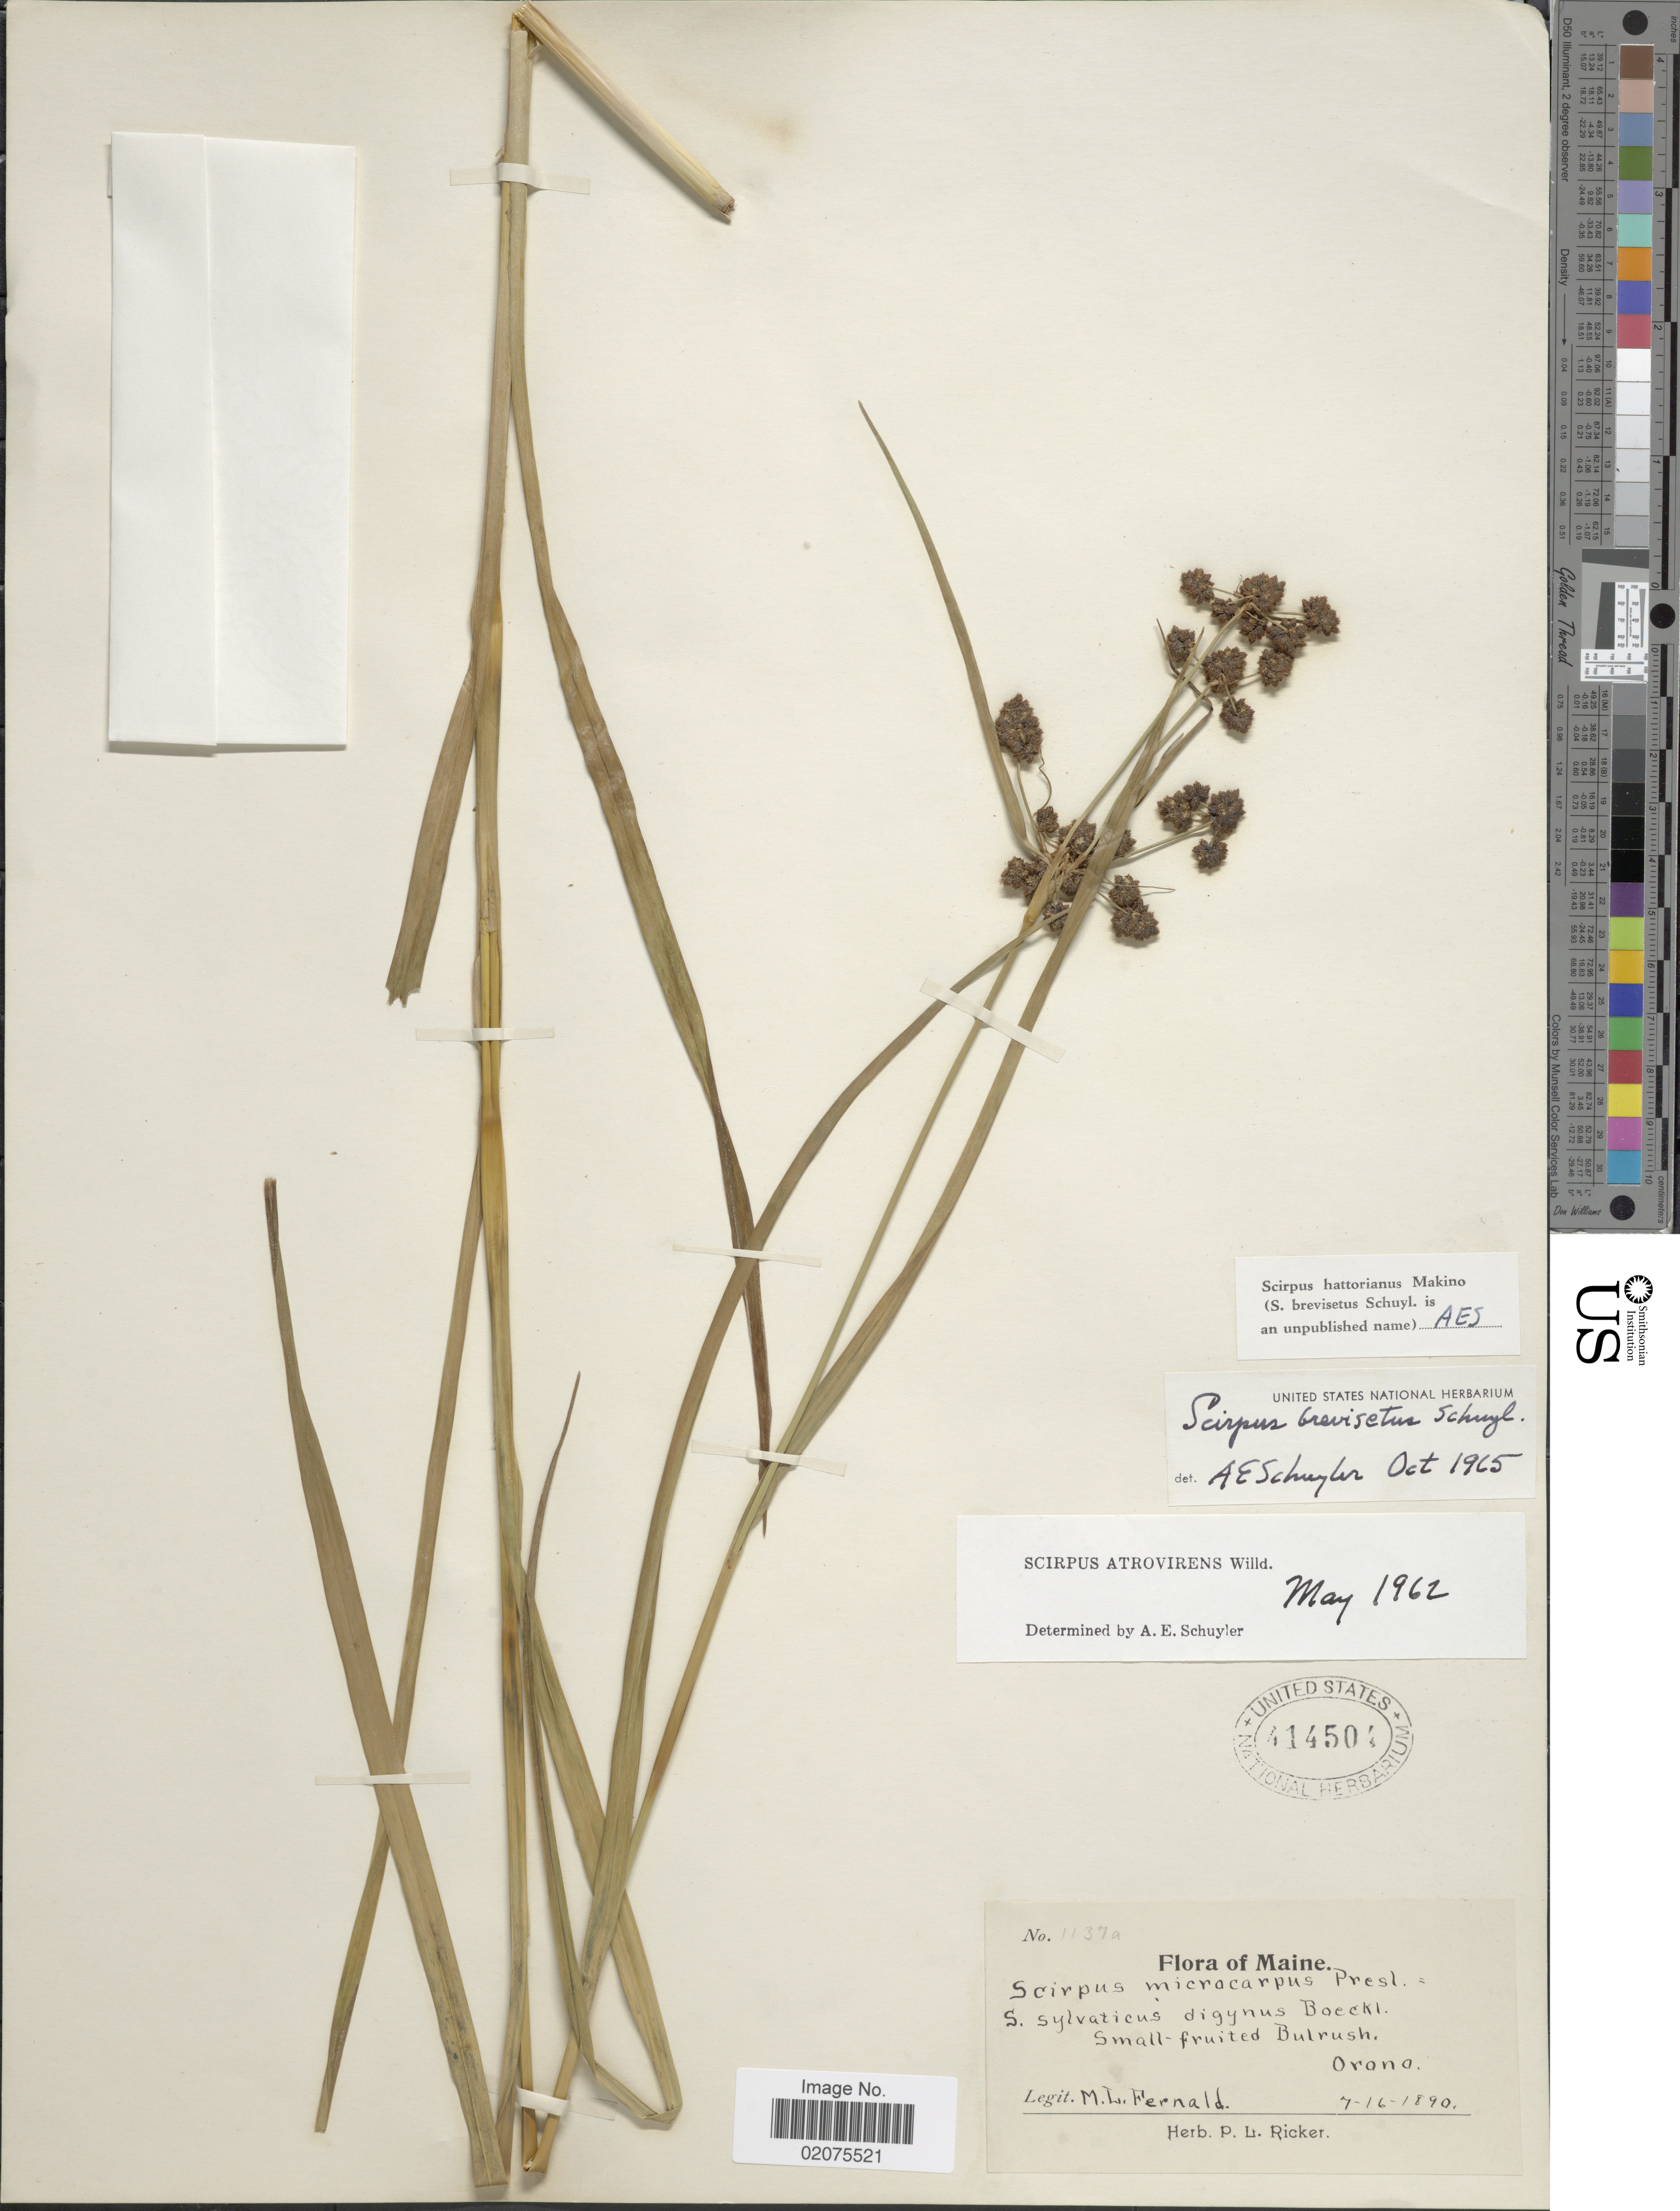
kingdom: Plantae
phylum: Tracheophyta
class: Liliopsida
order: Poales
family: Cyperaceae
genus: Scirpus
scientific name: Scirpus hattorianus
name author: Makino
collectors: M. L. Fernald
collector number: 1137a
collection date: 1890-07-16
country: United States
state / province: Maine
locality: Orono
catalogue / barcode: US 414504